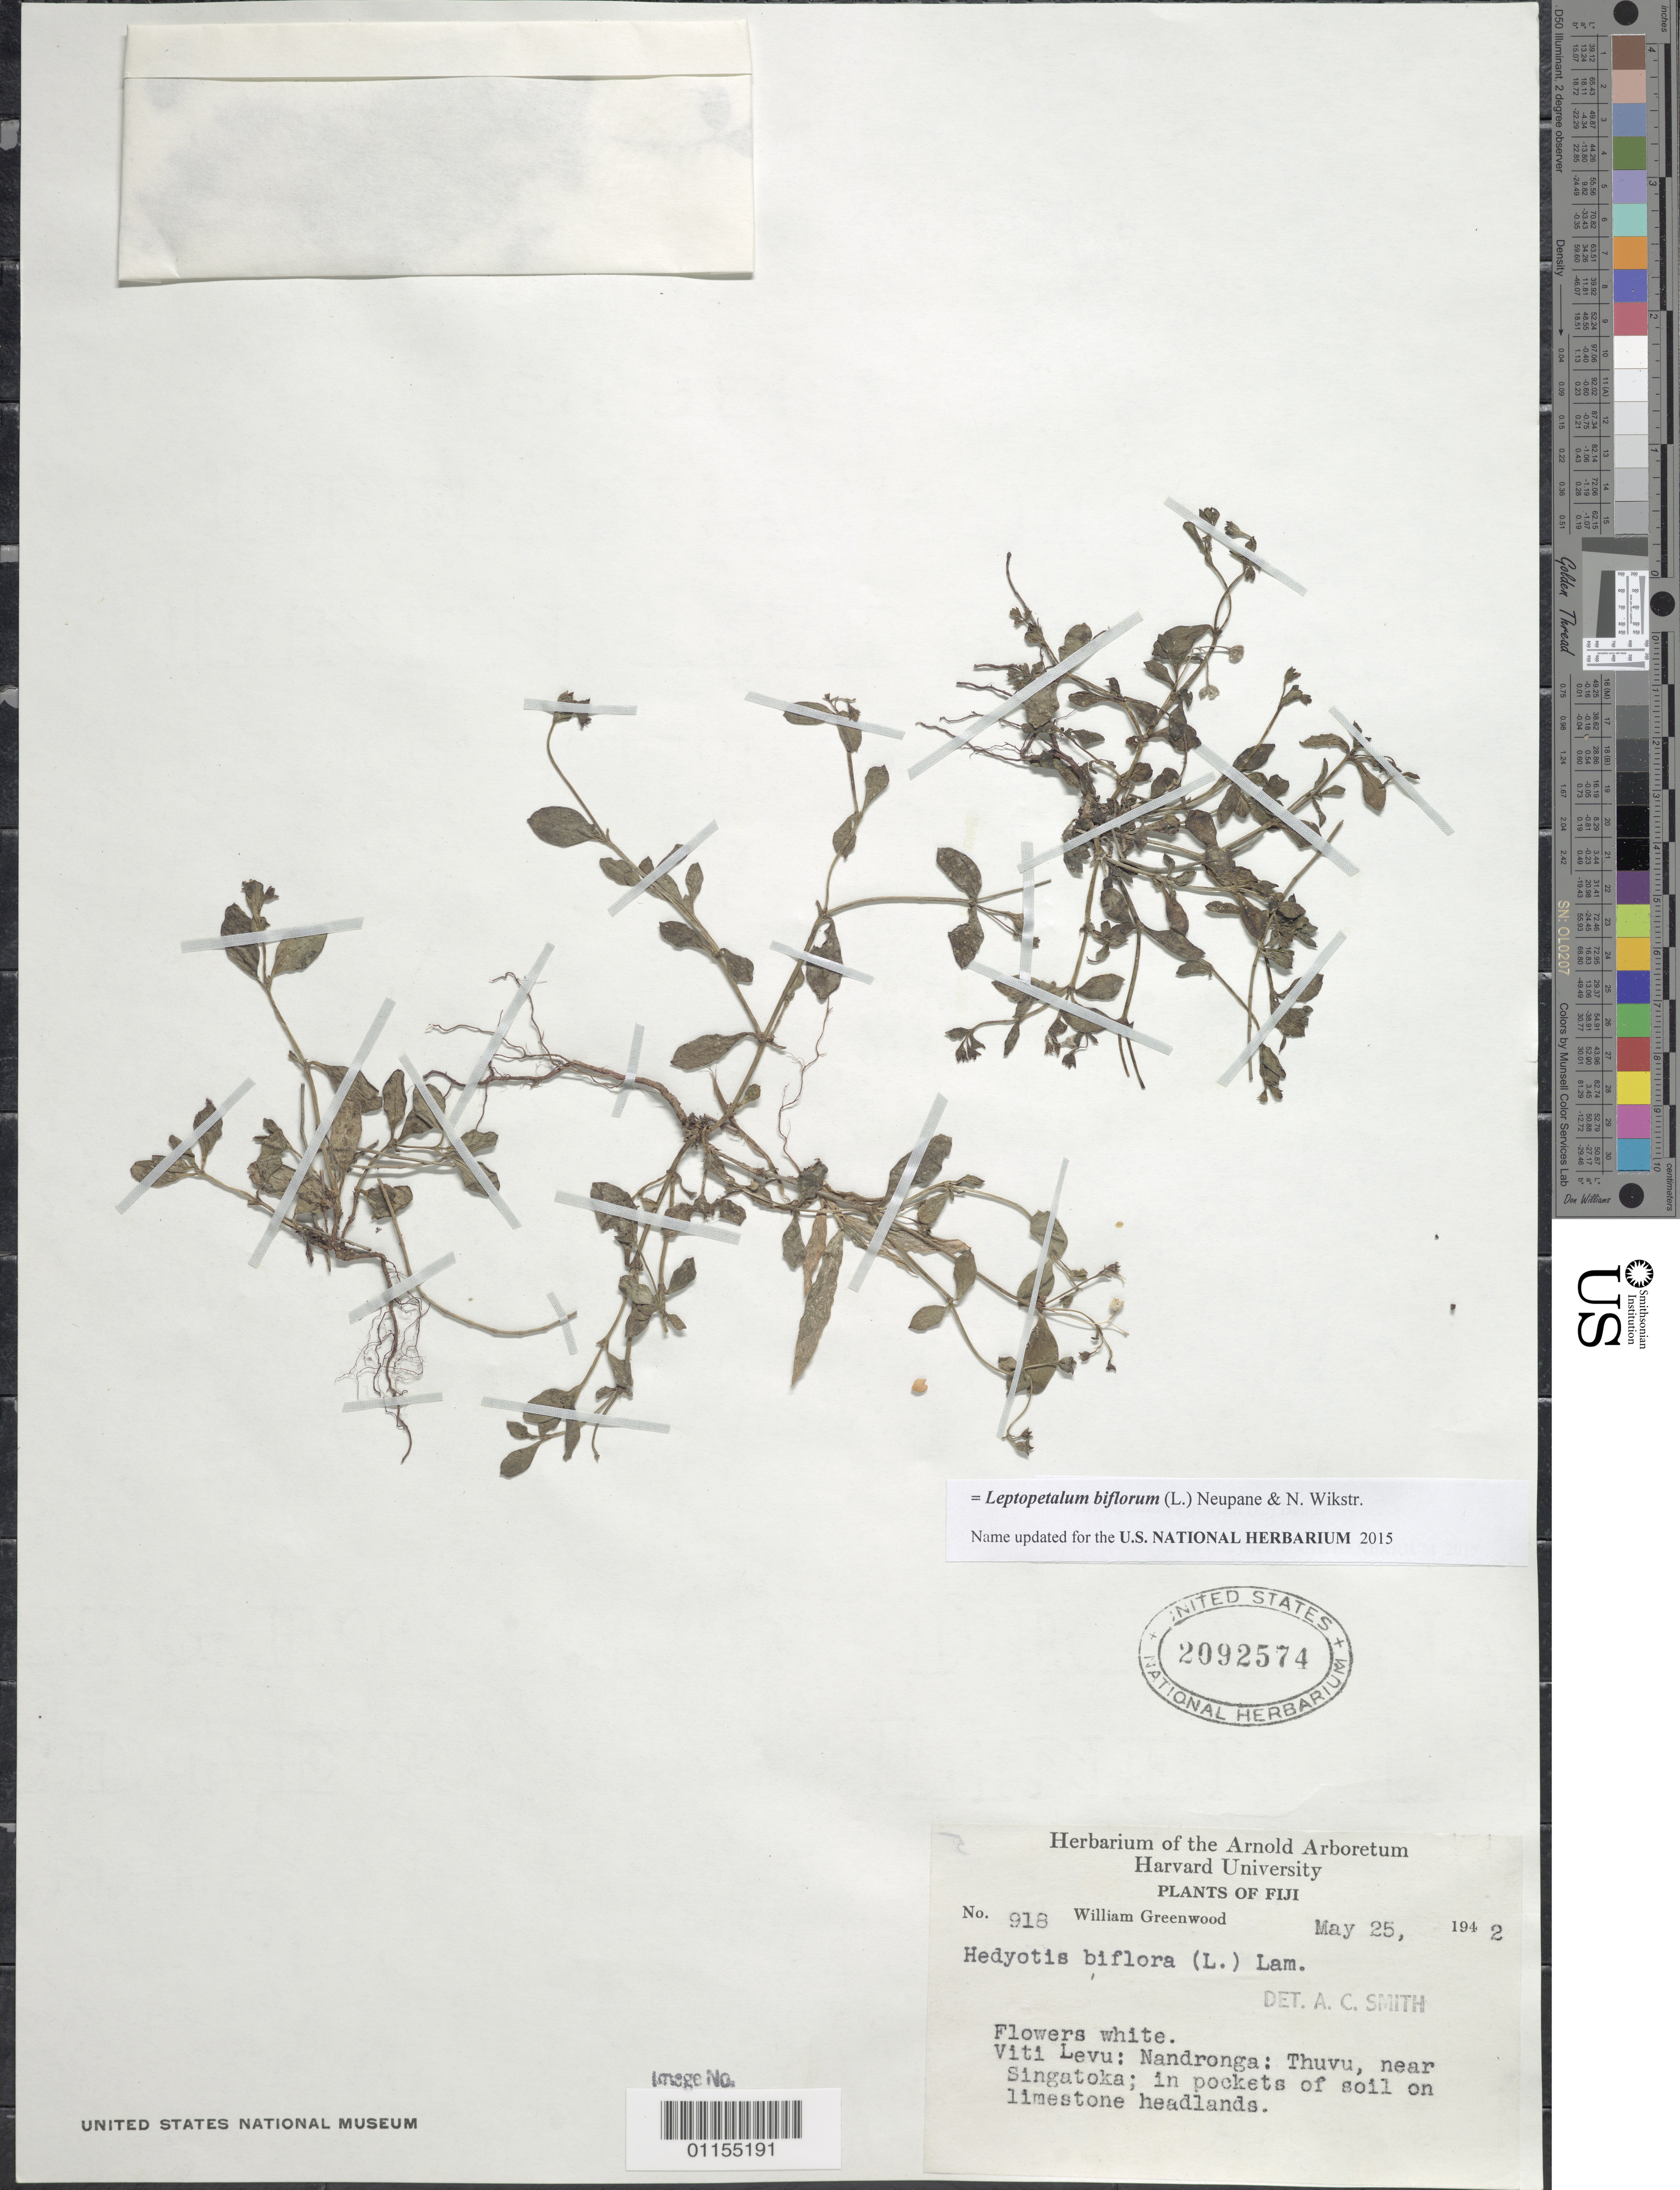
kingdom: Plantae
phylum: Tracheophyta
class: Magnoliopsida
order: Gentianales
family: Rubiaceae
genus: Leptopetalum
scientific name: Leptopetalum biflorum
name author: (L.) Neupane & N. Wikstr.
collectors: W. Greenwood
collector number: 918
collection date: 1942-05-25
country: Fiji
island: Viti Levu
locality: Nandronga: Thuvu, near Singatoka.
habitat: limestone headlands.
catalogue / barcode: US 2092574